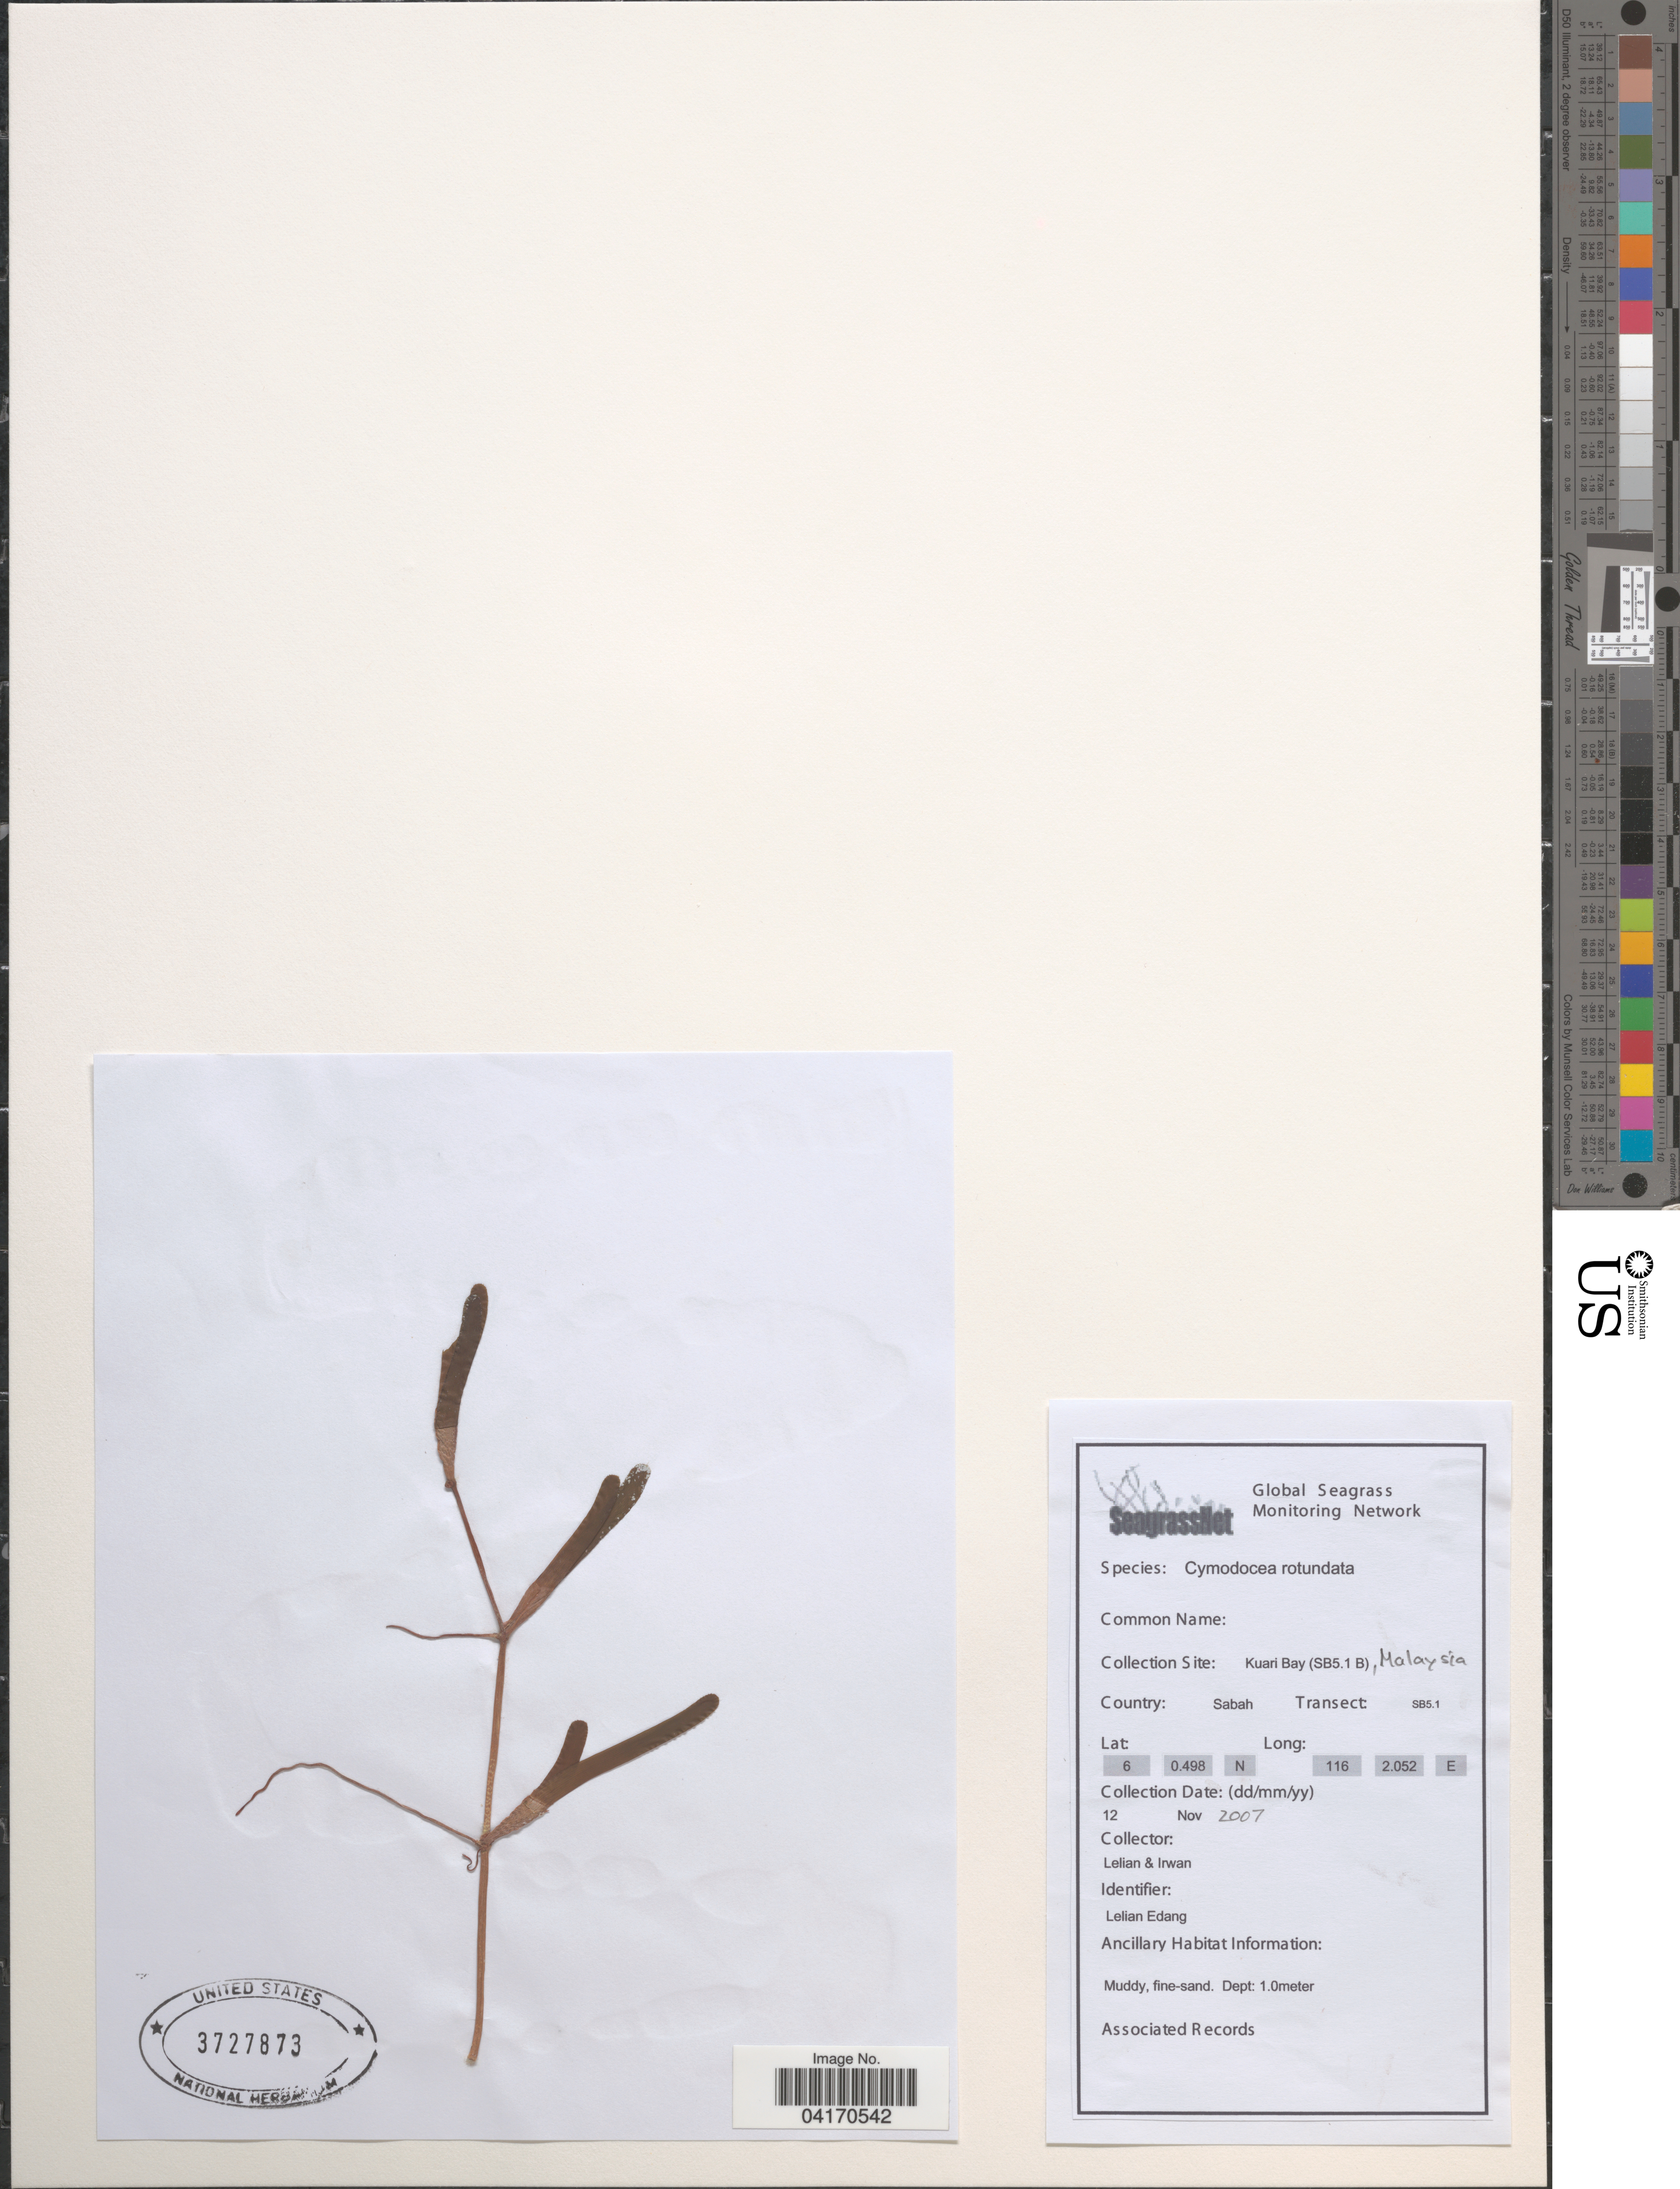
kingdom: Plantae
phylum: Tracheophyta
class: Liliopsida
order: Alismatales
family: Cymodoceaceae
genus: Cymodocea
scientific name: Cymodocea rotundata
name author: Asch. & Schweinf.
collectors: Lelian & Irwan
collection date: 2007-11-12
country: Malaysia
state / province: Sabah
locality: Collection Site: Kuari Bay (SB5.1B). Country: Sabah. Transect: SB5.1.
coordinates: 6 0.498, 116 2.052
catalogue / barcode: US 3727873